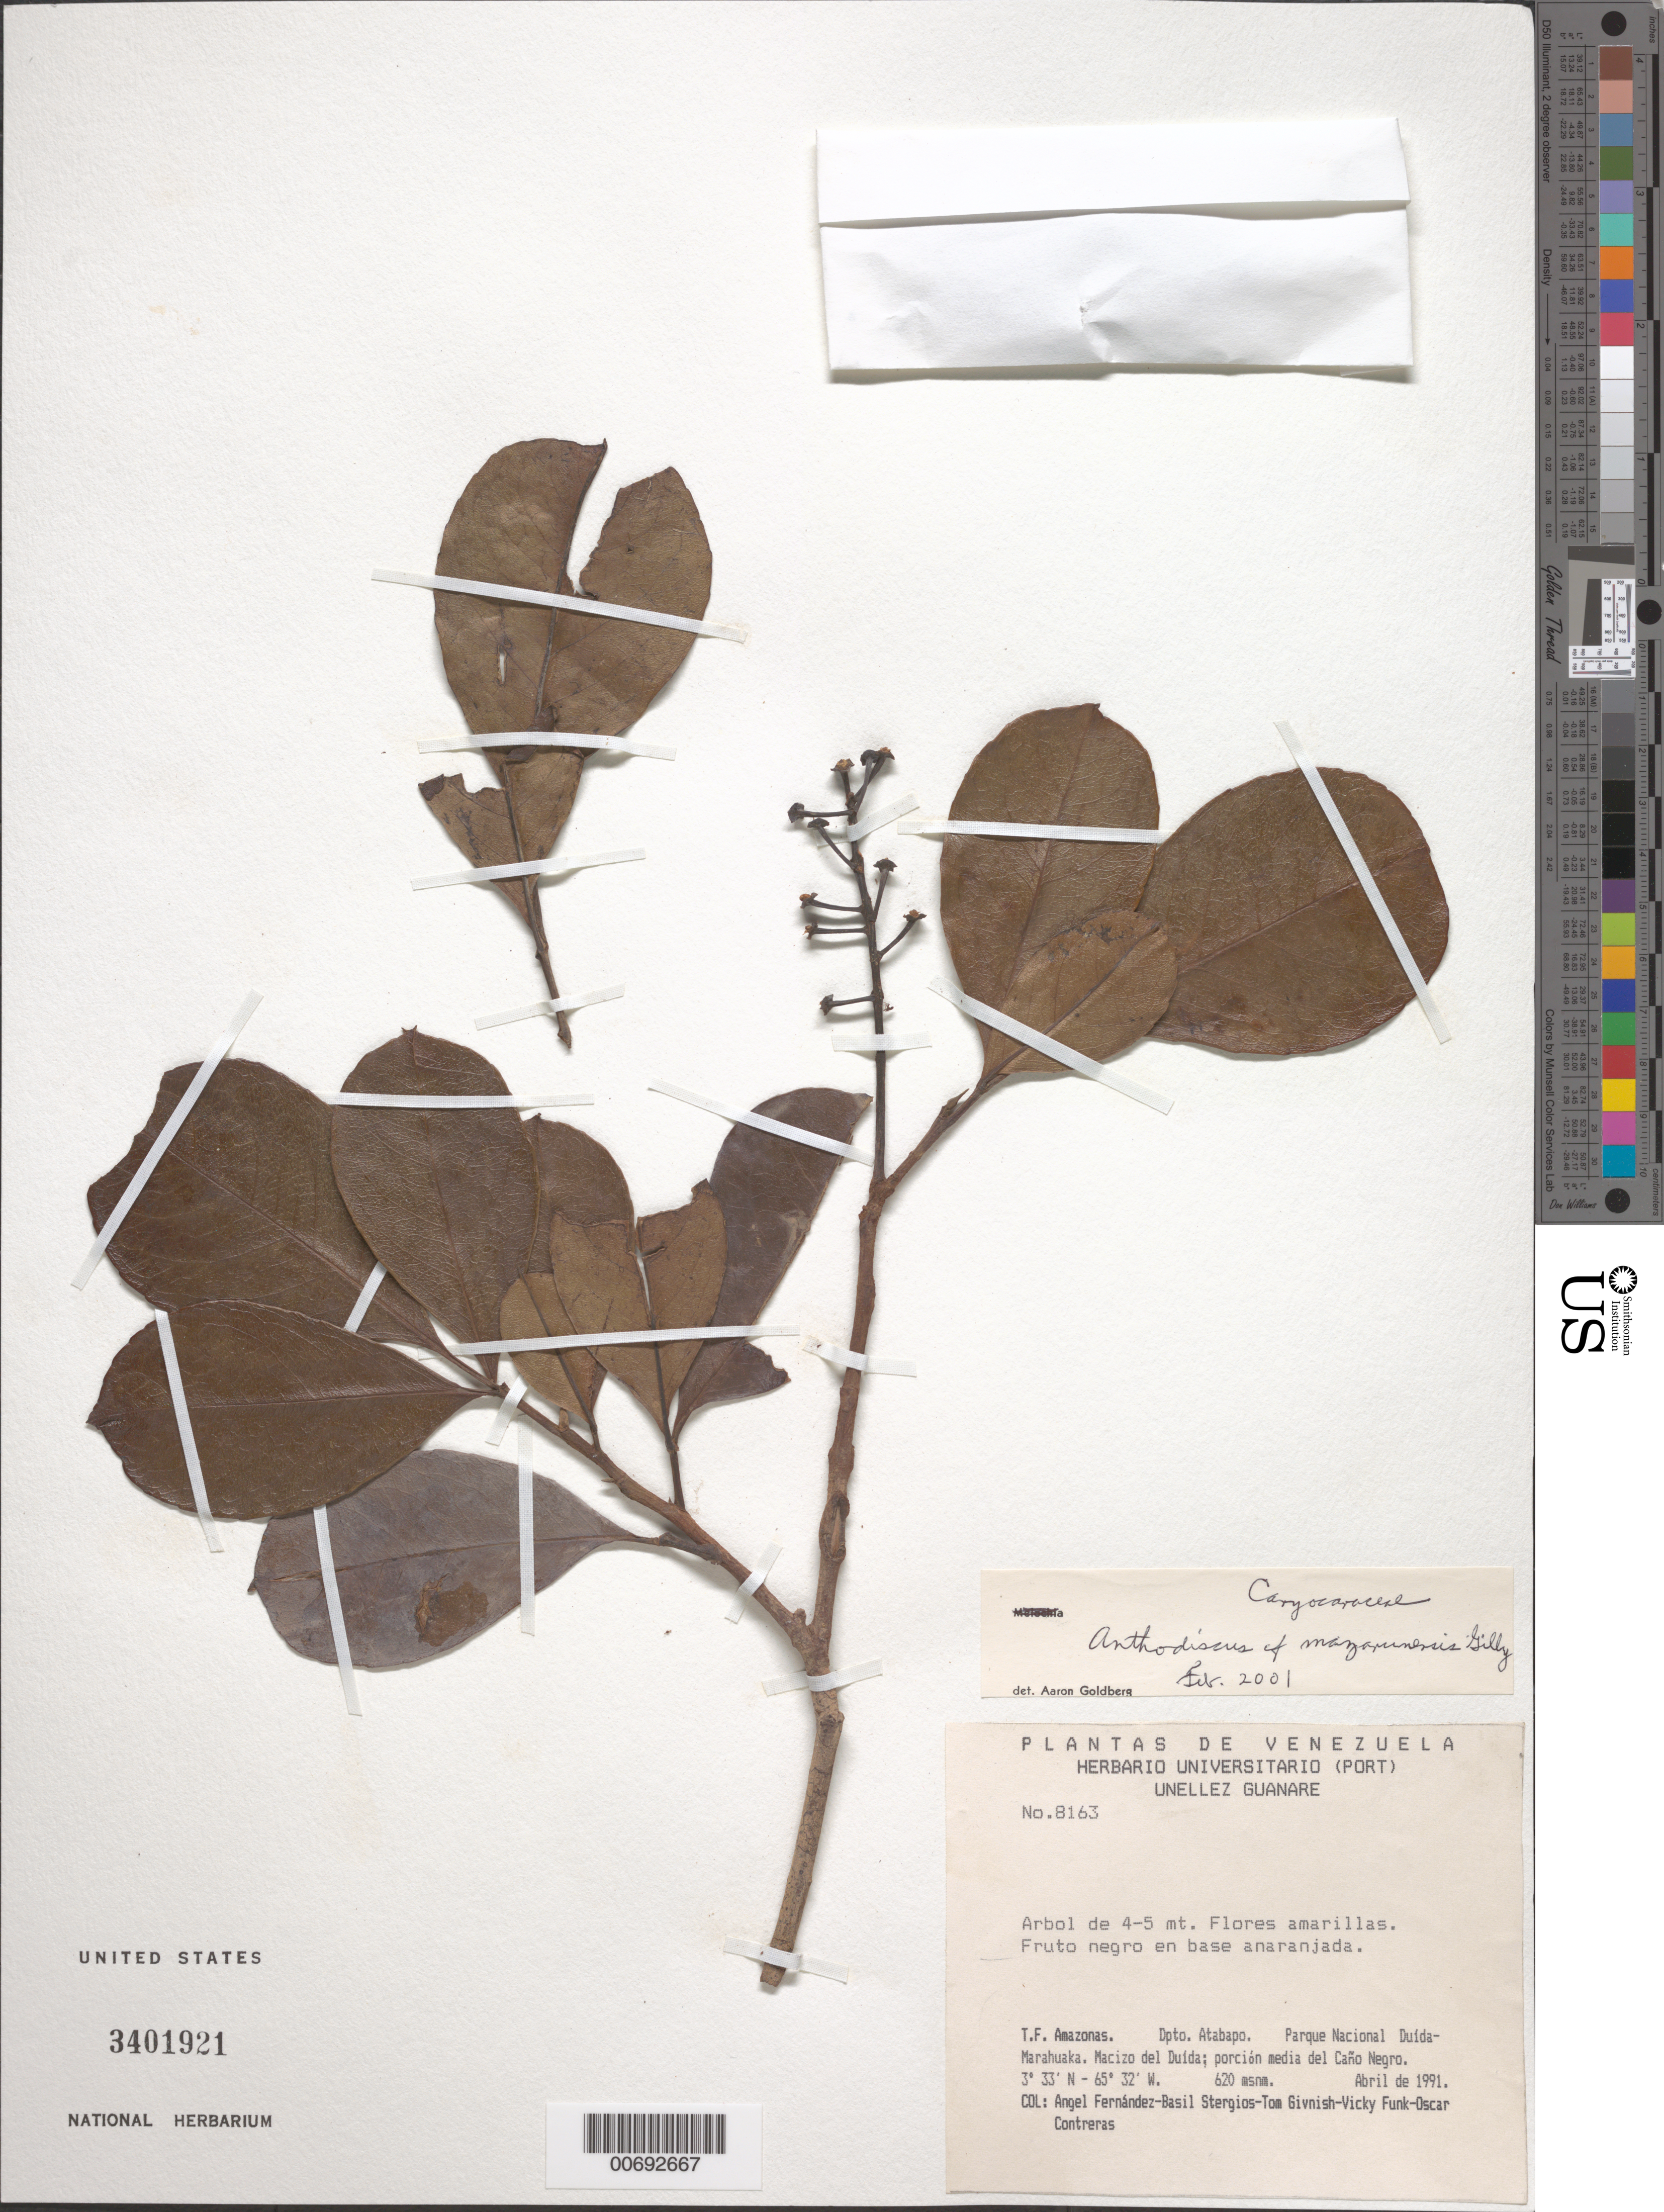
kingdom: Plantae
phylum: Tracheophyta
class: Magnoliopsida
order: Malpighiales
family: Caryocaraceae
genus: Anthodiscus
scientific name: Anthodiscus mazarunensis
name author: Gilly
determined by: Goldberg, Aaron, (US), NMNH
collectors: A. Fernández, B. G. Stergios, T. J. Givnish, V. Funk & O. Contreras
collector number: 8163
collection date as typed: Apr-91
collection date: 1991-04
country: Venezuela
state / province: Amazonas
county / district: Atabapo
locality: Parque Nacional Duída-Marahuaka, Caño Negro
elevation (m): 620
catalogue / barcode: US 3401921